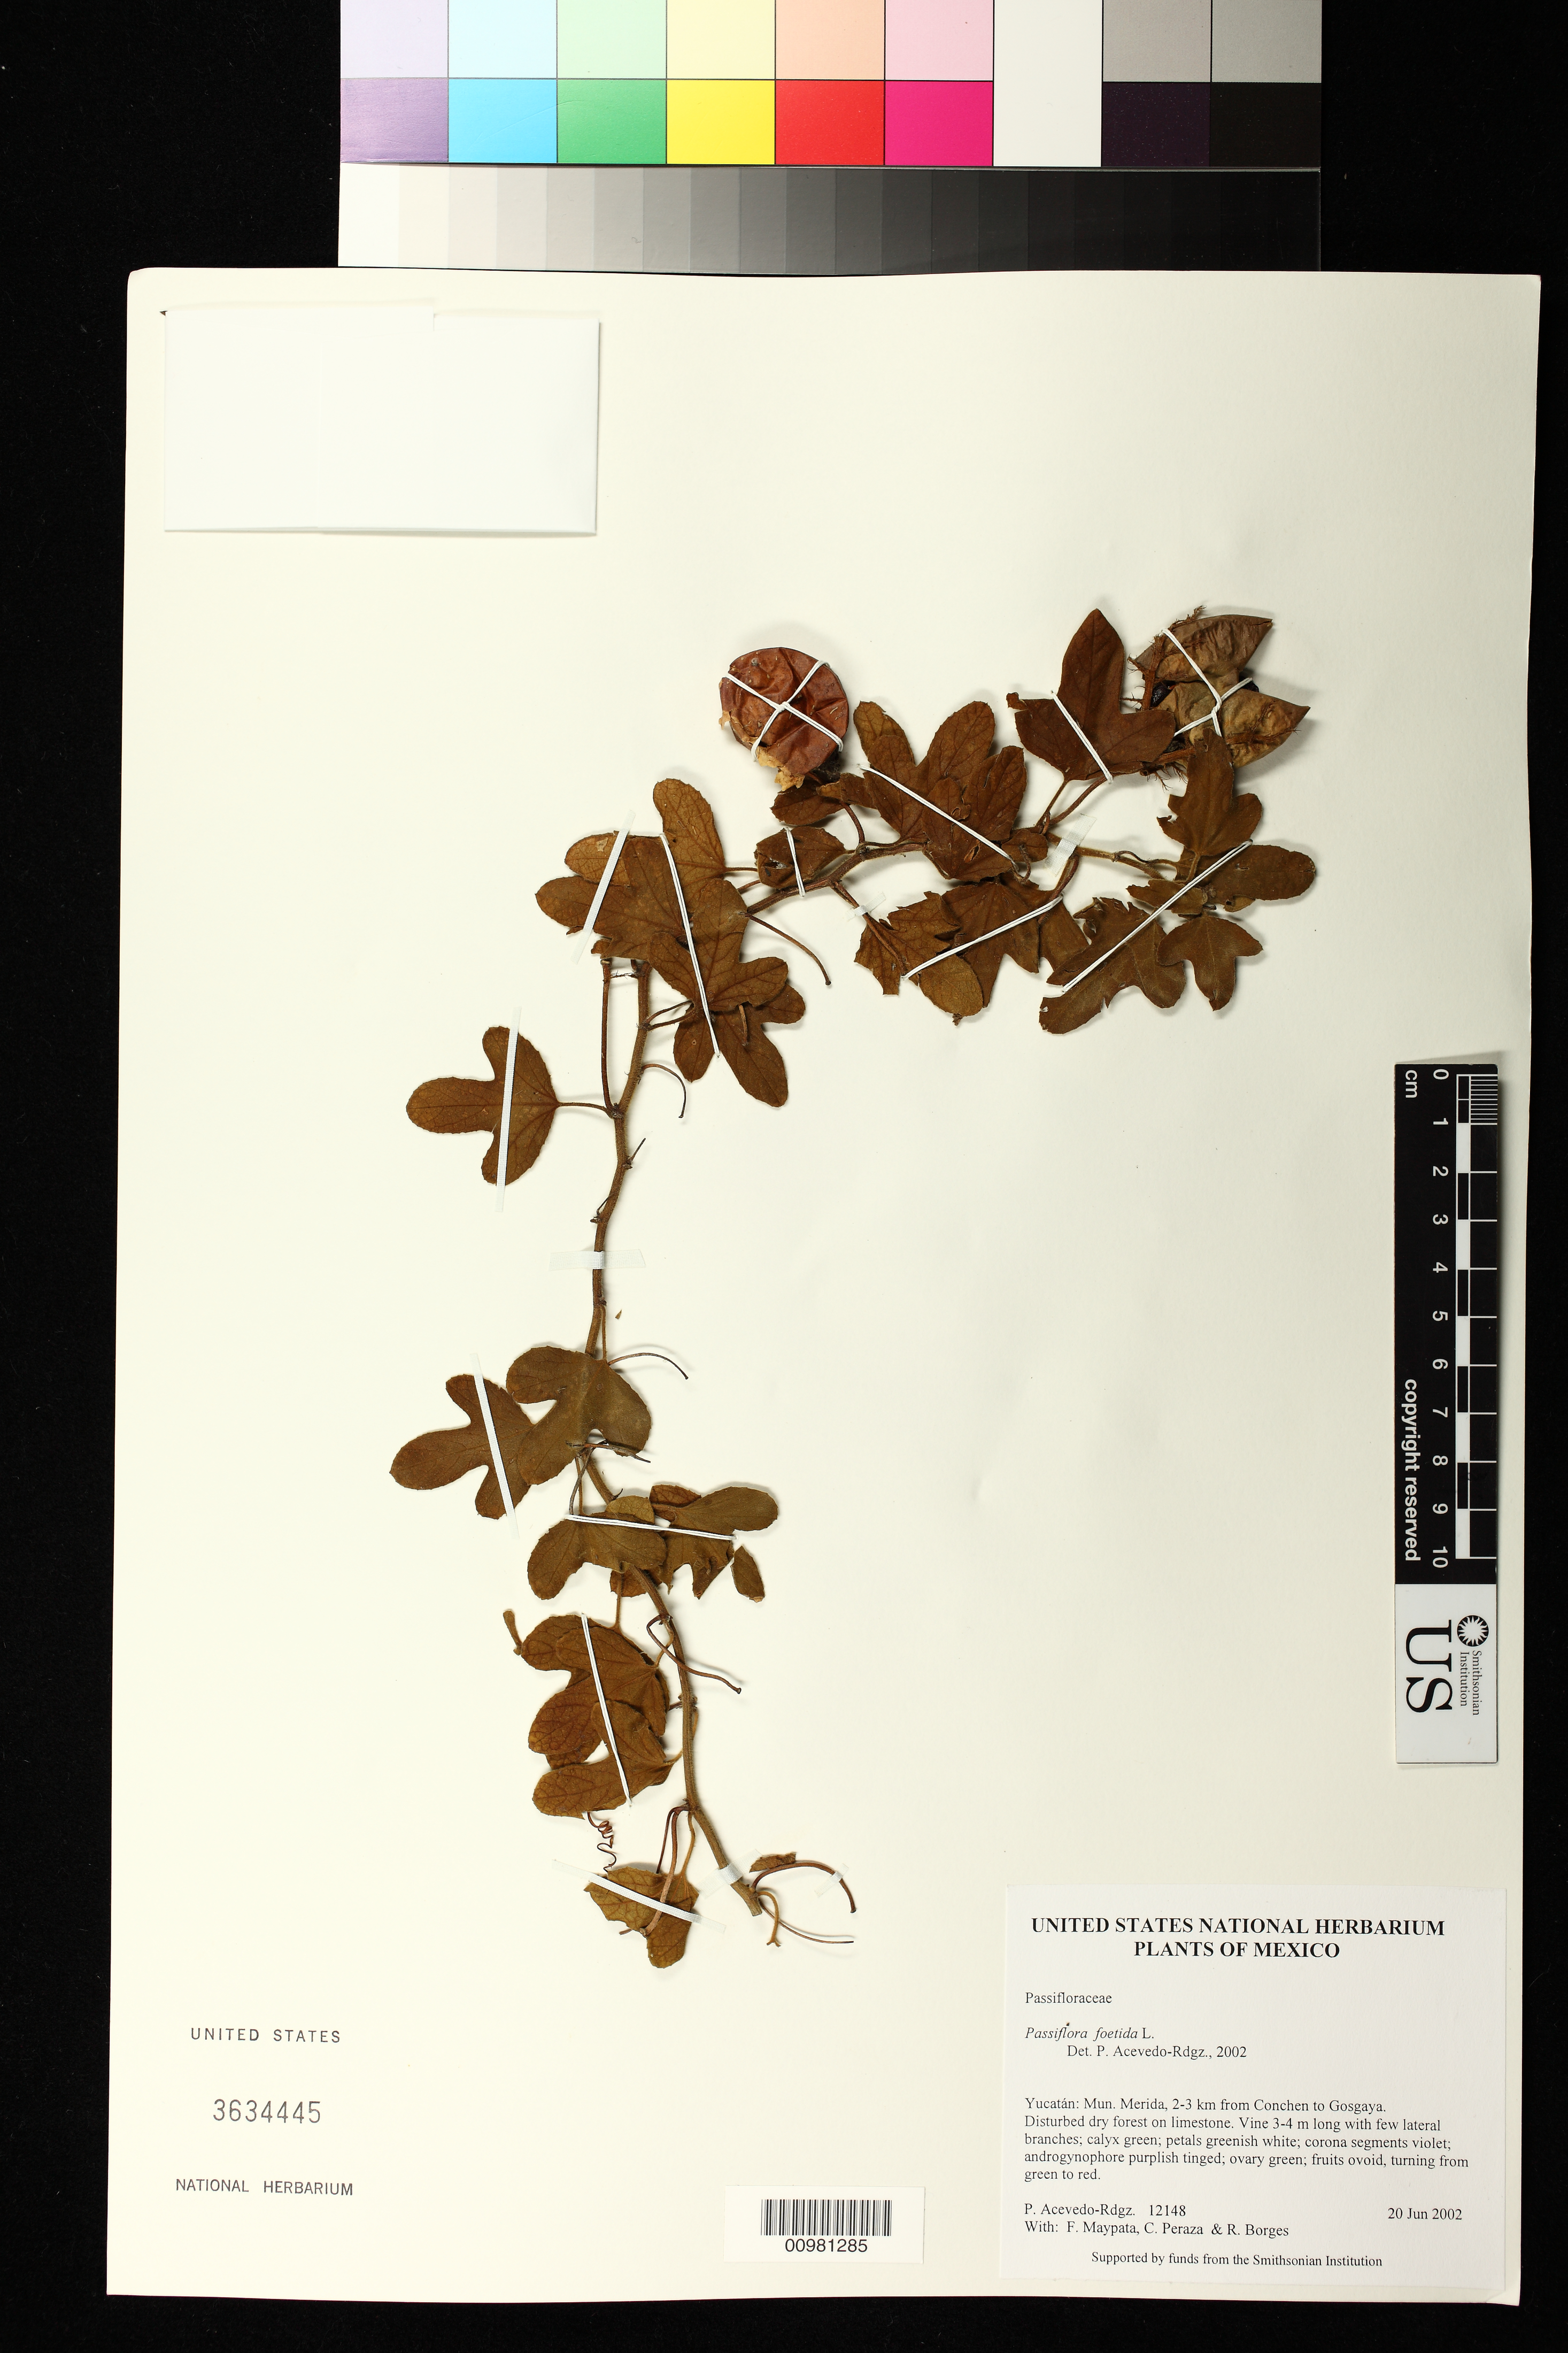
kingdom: Plantae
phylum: Tracheophyta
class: Magnoliopsida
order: Malpighiales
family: Passifloraceae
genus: Passiflora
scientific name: Passiflora foetida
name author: L.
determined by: Acevedo-Rodríguez, P., (BOT), Smithsonian Institution - National Museum of Natural History (UNITED STATES)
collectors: P. Acevedo-Rodr., F. Maypata, C. Peraza & R. Borges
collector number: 12148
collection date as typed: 20 Jun 2002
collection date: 2002-06-20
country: Mexico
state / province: Yucatán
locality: Yucatán: Mun. Merida, 2-3 km from Conchen to Gosgaya.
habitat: Disturbed dry forest on limestone.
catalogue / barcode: US 3634445